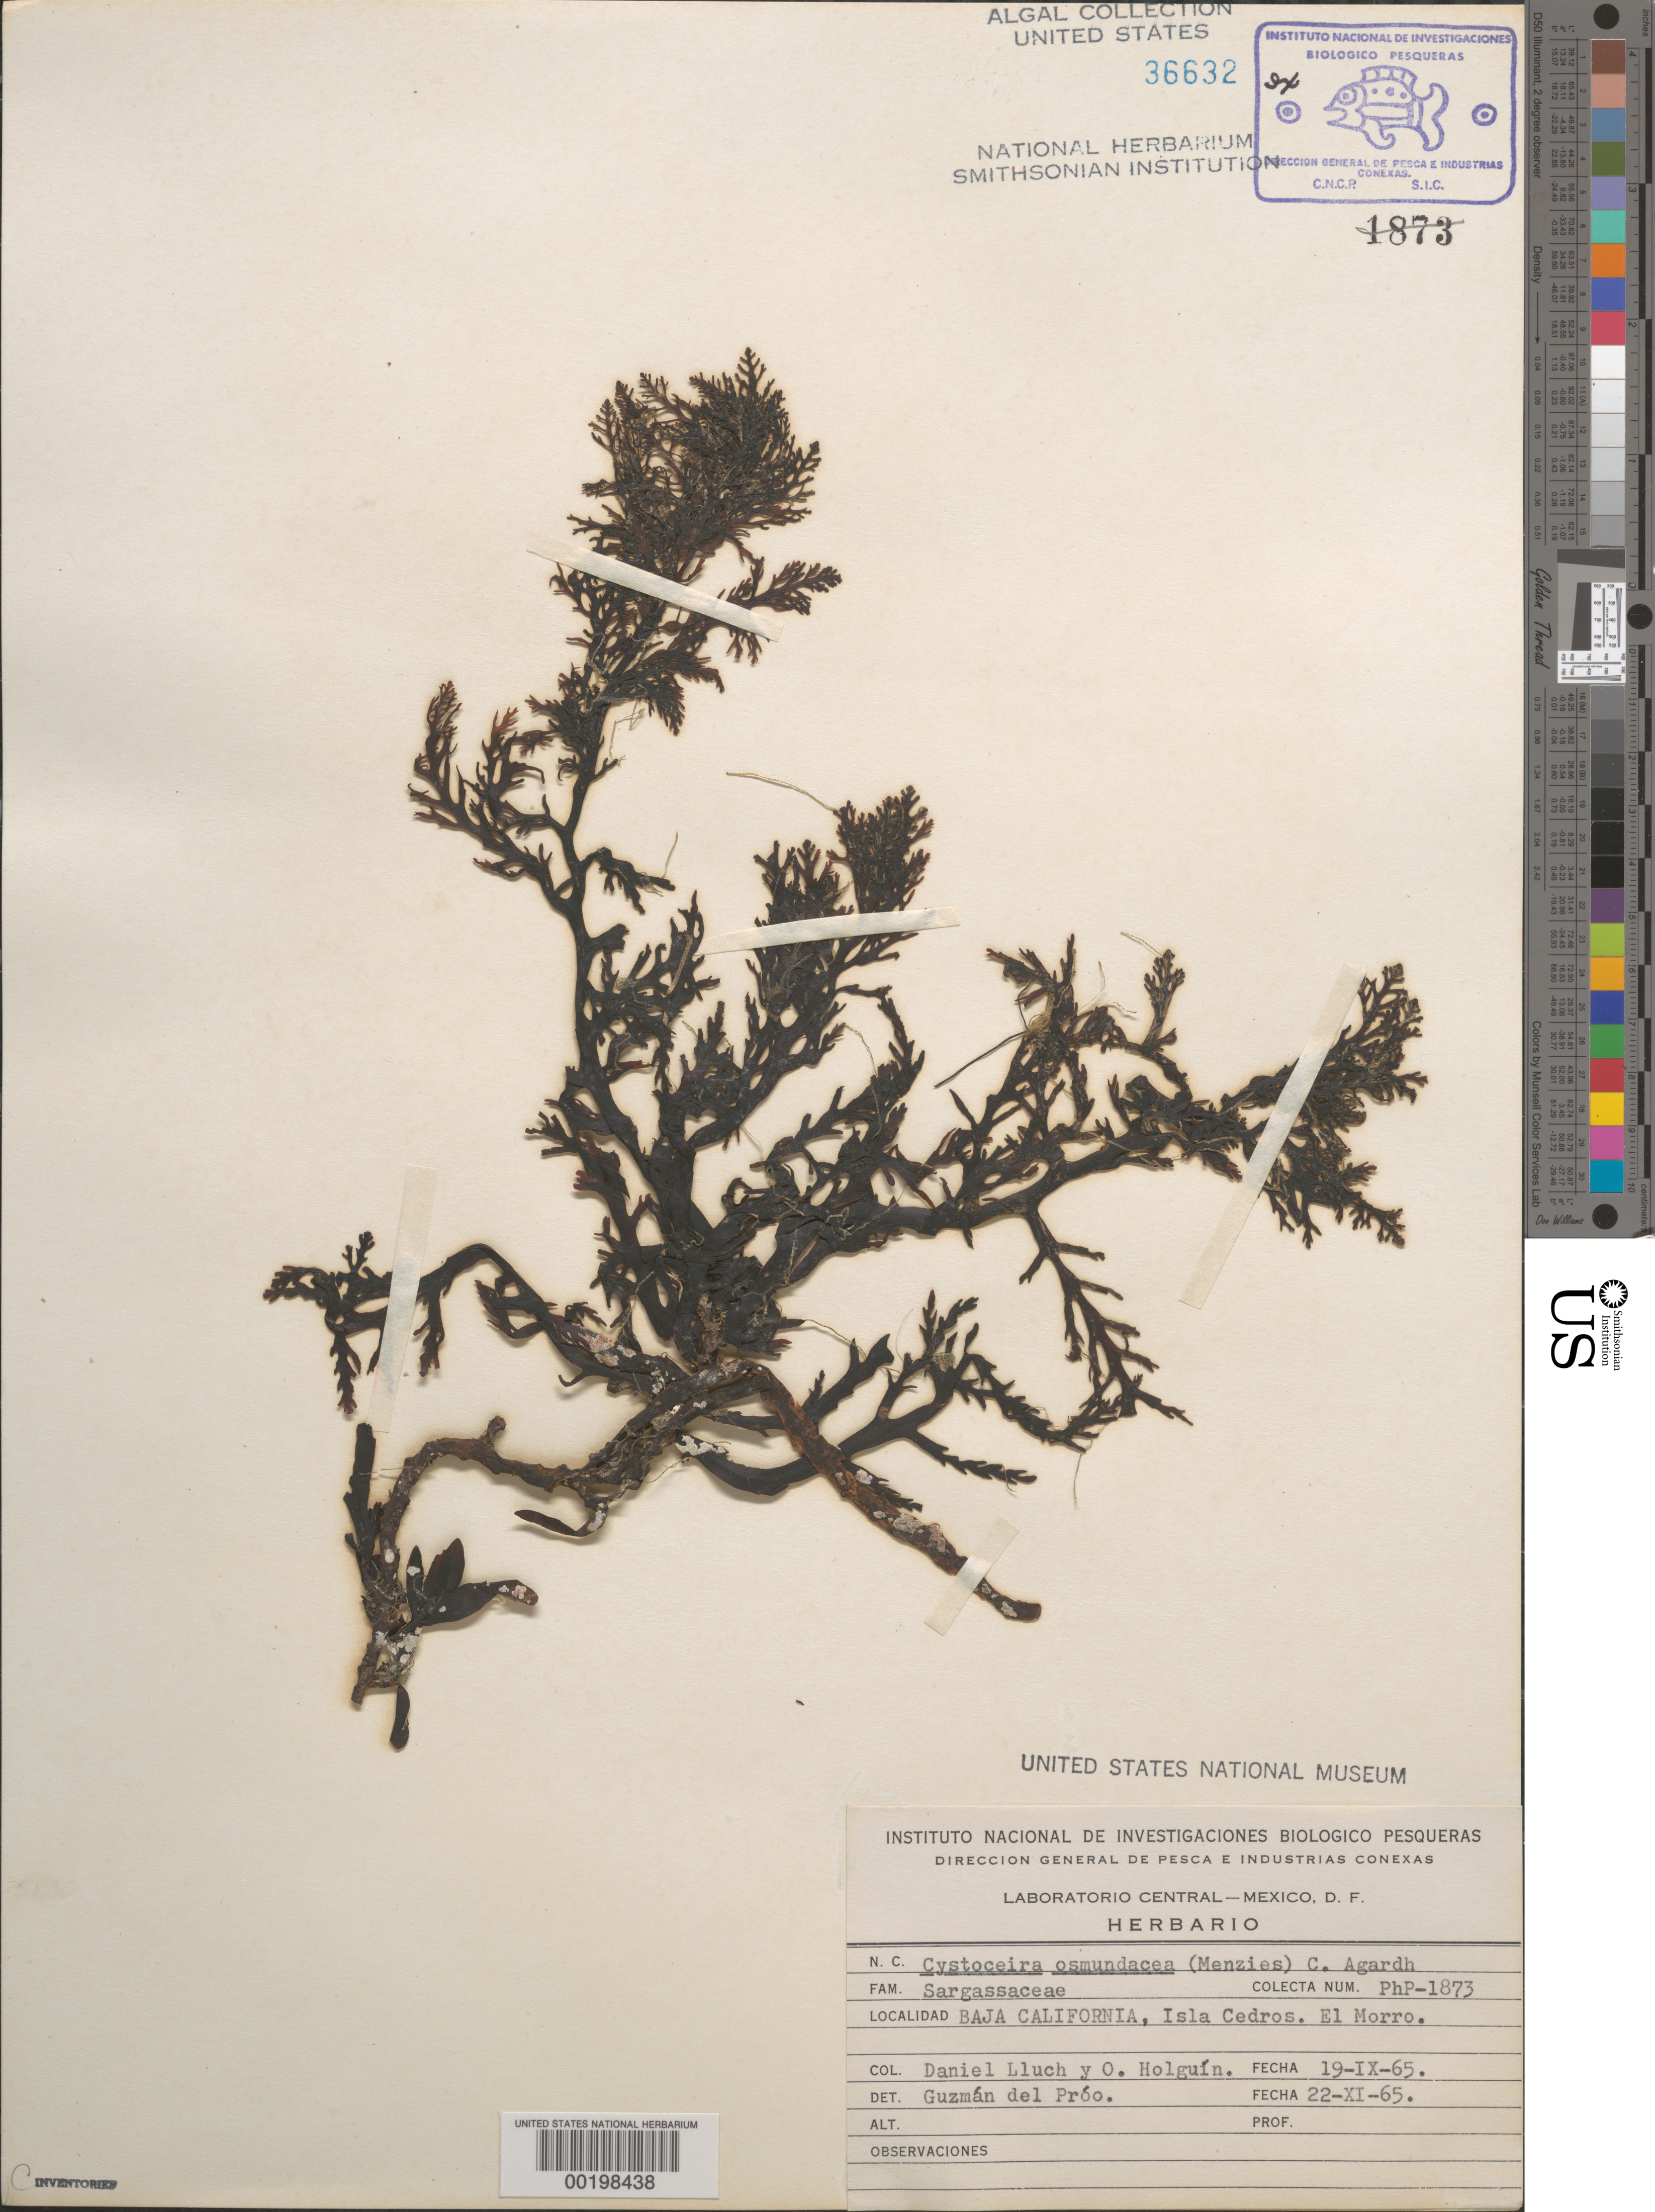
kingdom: Chromista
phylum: Ochrophyta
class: Phaeophyceae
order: Fucales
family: Sargassaceae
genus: Cystoseira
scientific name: Cystoseira osmundacea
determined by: Guzman del Proo, S.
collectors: D. Lluch & O. Holguin Q.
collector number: Php-1873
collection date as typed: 19 Sep 1965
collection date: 1965-09-19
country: Mexico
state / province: Baja California Norte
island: Isla Cedros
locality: El Morro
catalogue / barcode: US 36632